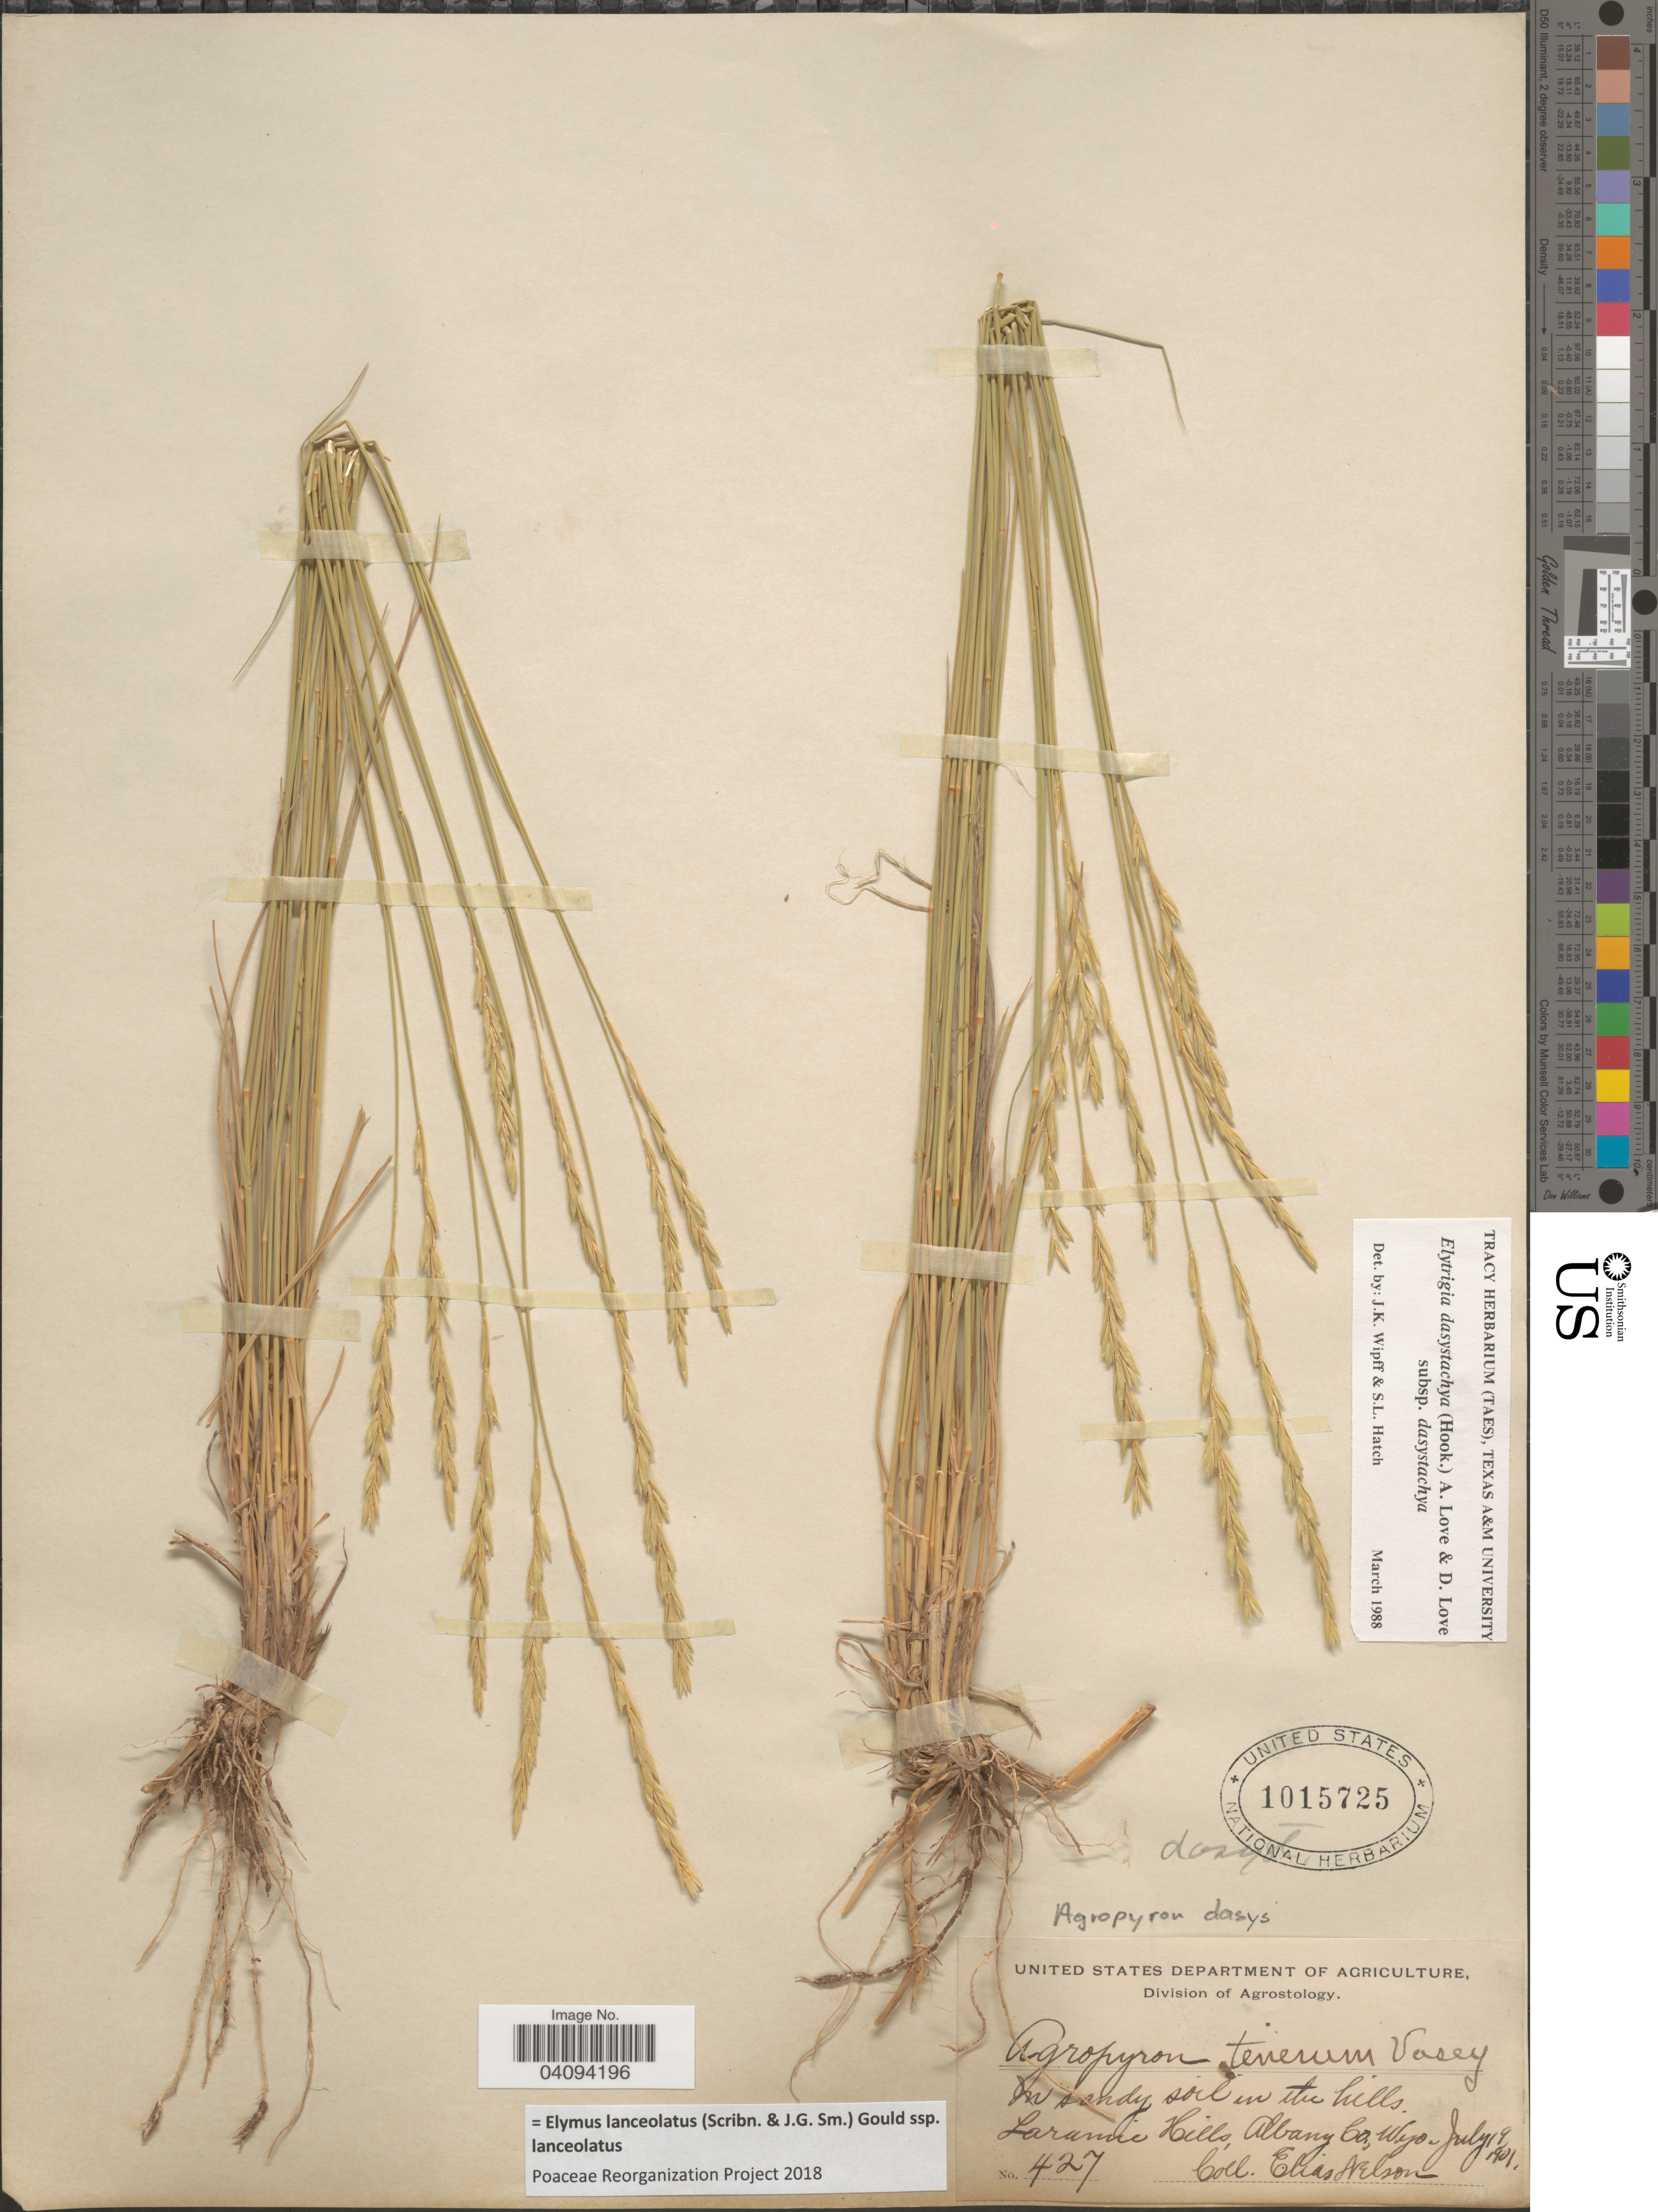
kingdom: Plantae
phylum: Tracheophyta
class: Liliopsida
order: Poales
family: Poaceae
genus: Elymus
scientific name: Elymus lanceolatus subsp. lanceolatus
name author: (Scribn. & J.G. Sm.) Gould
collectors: E. Nelson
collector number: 427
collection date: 1901-07-19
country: United States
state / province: Wyoming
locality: Laramie Hills, Albany Co.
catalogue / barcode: US 1015725